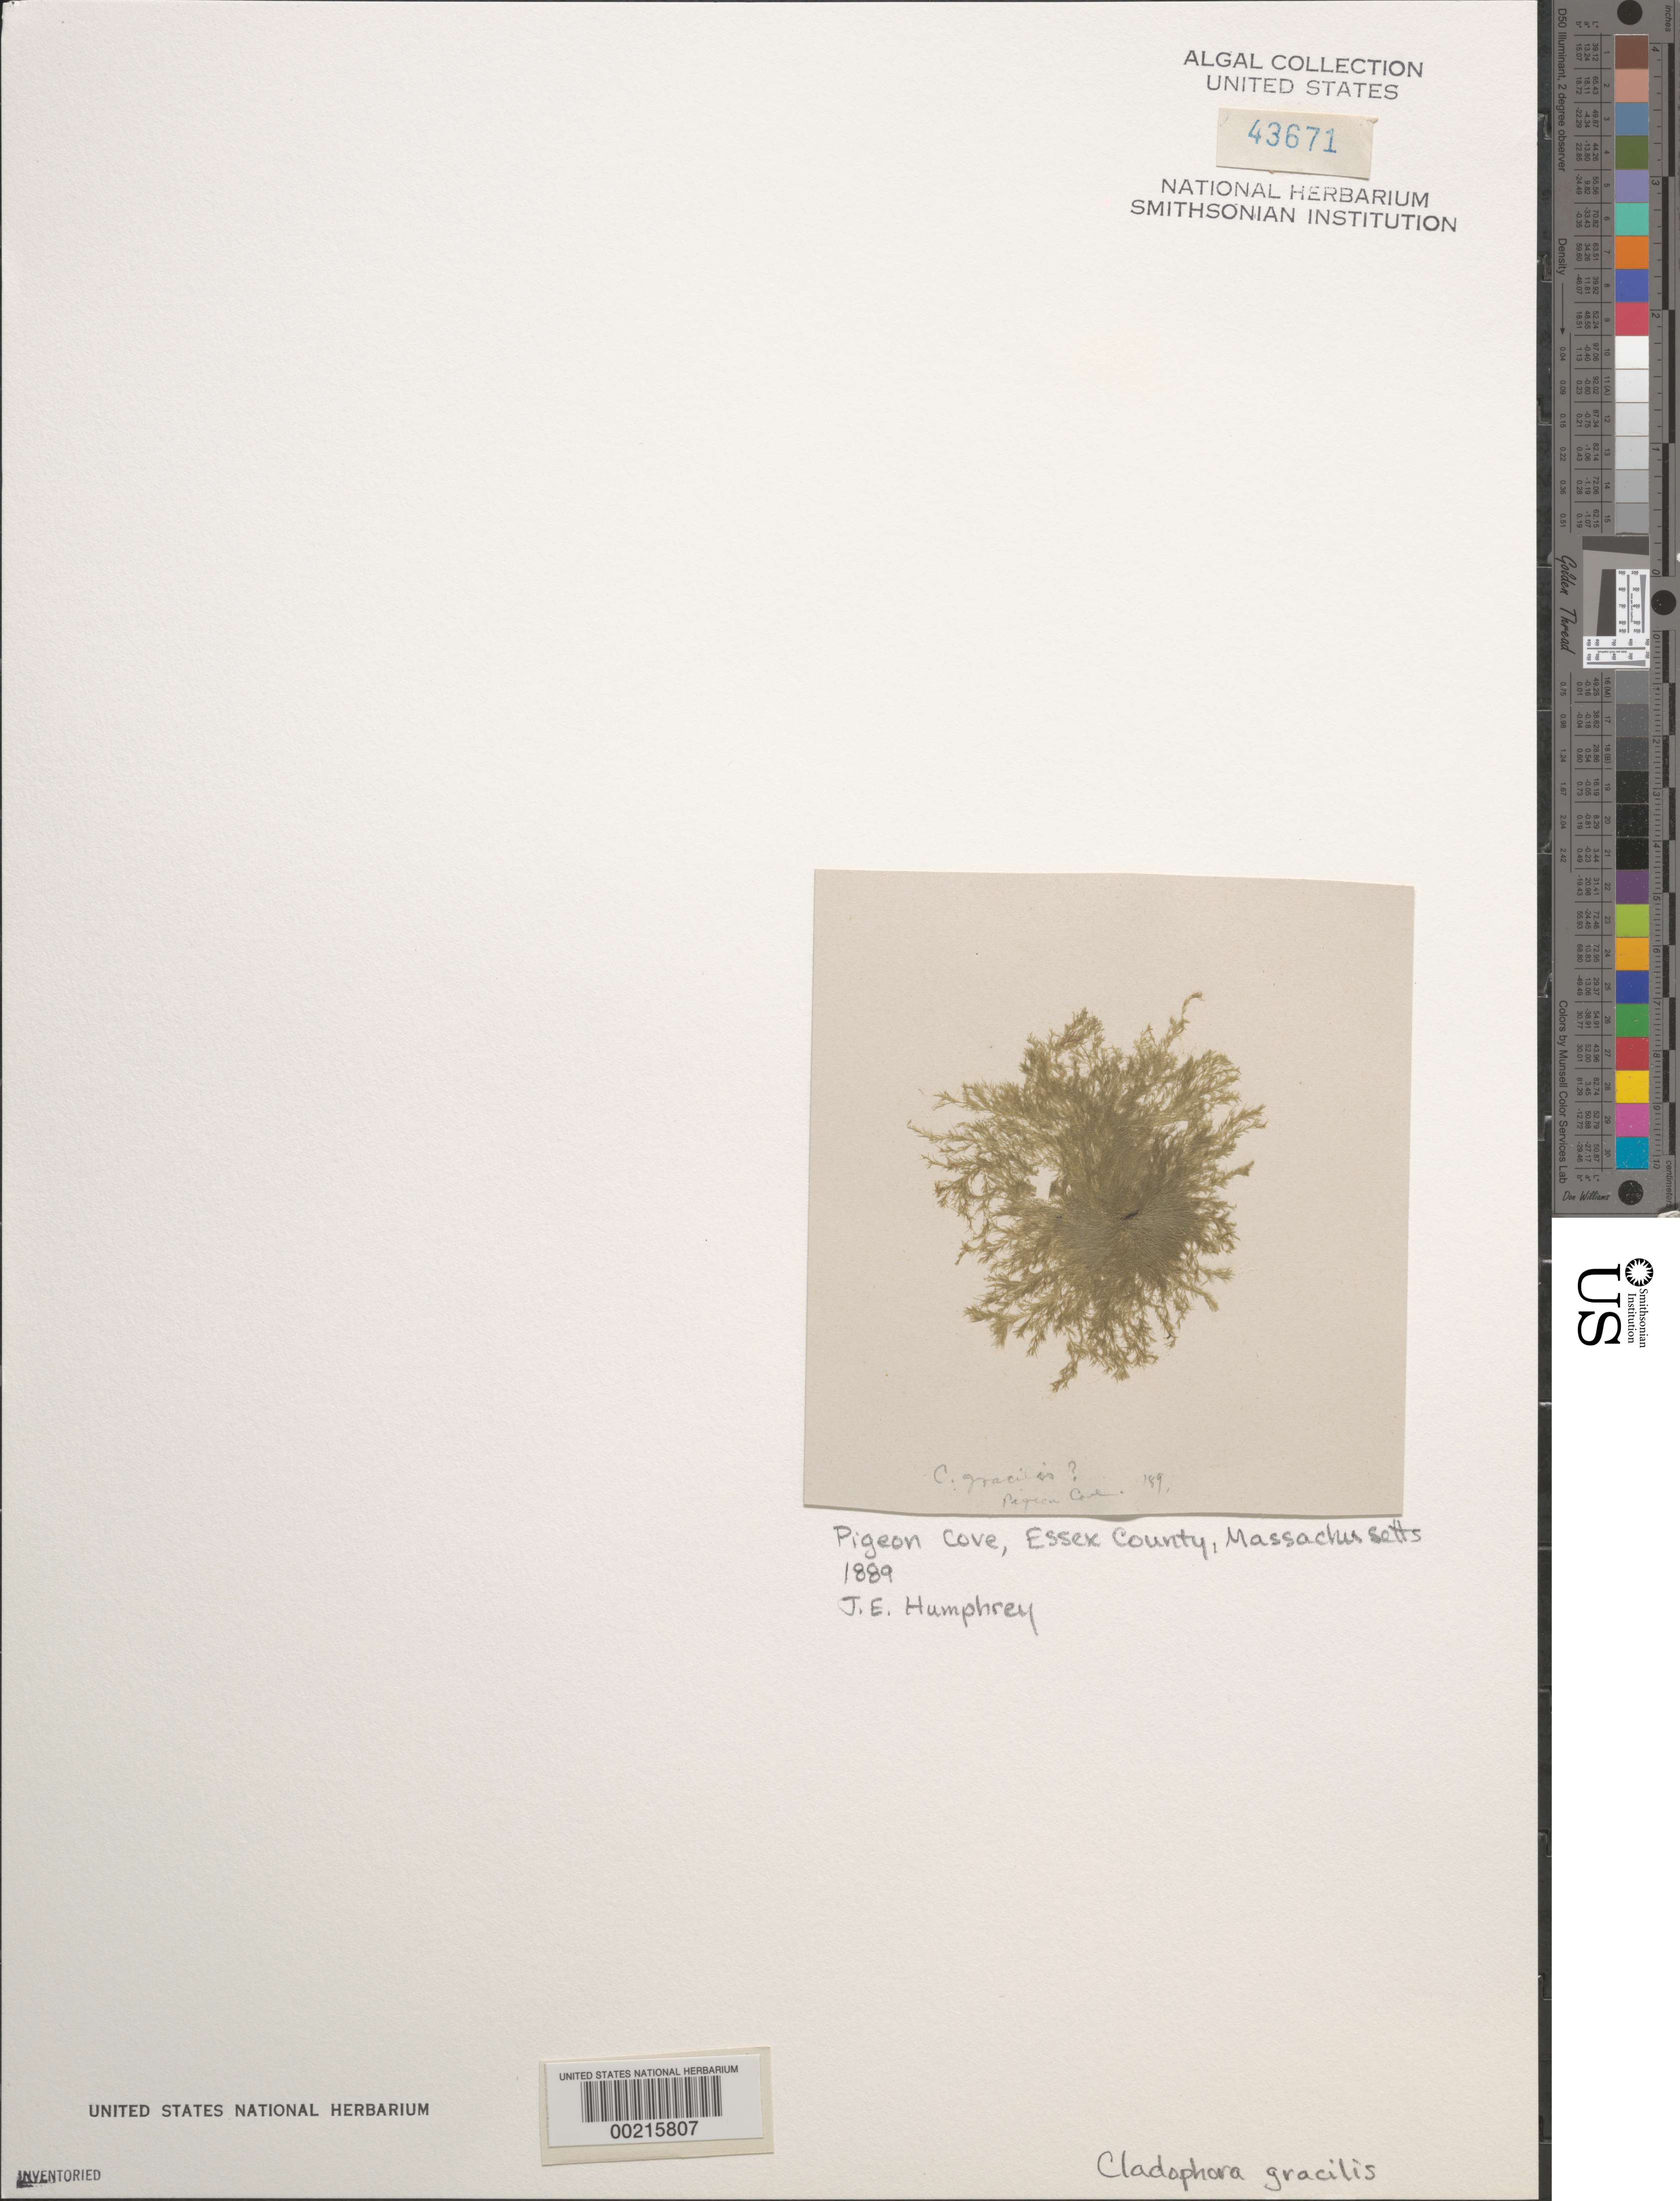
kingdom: Plantae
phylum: Chlorophyta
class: Ulvophyceae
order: Cladophorales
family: Cladophoraceae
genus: Cladophora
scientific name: Cladophora gracilis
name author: (Griff.) Kütz.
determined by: Rhyne, C. F.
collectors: J. Humphrey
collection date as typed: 1889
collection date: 1889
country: United States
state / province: Massachusetts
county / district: Essex County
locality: Pigeon Cove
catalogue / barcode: US 43671